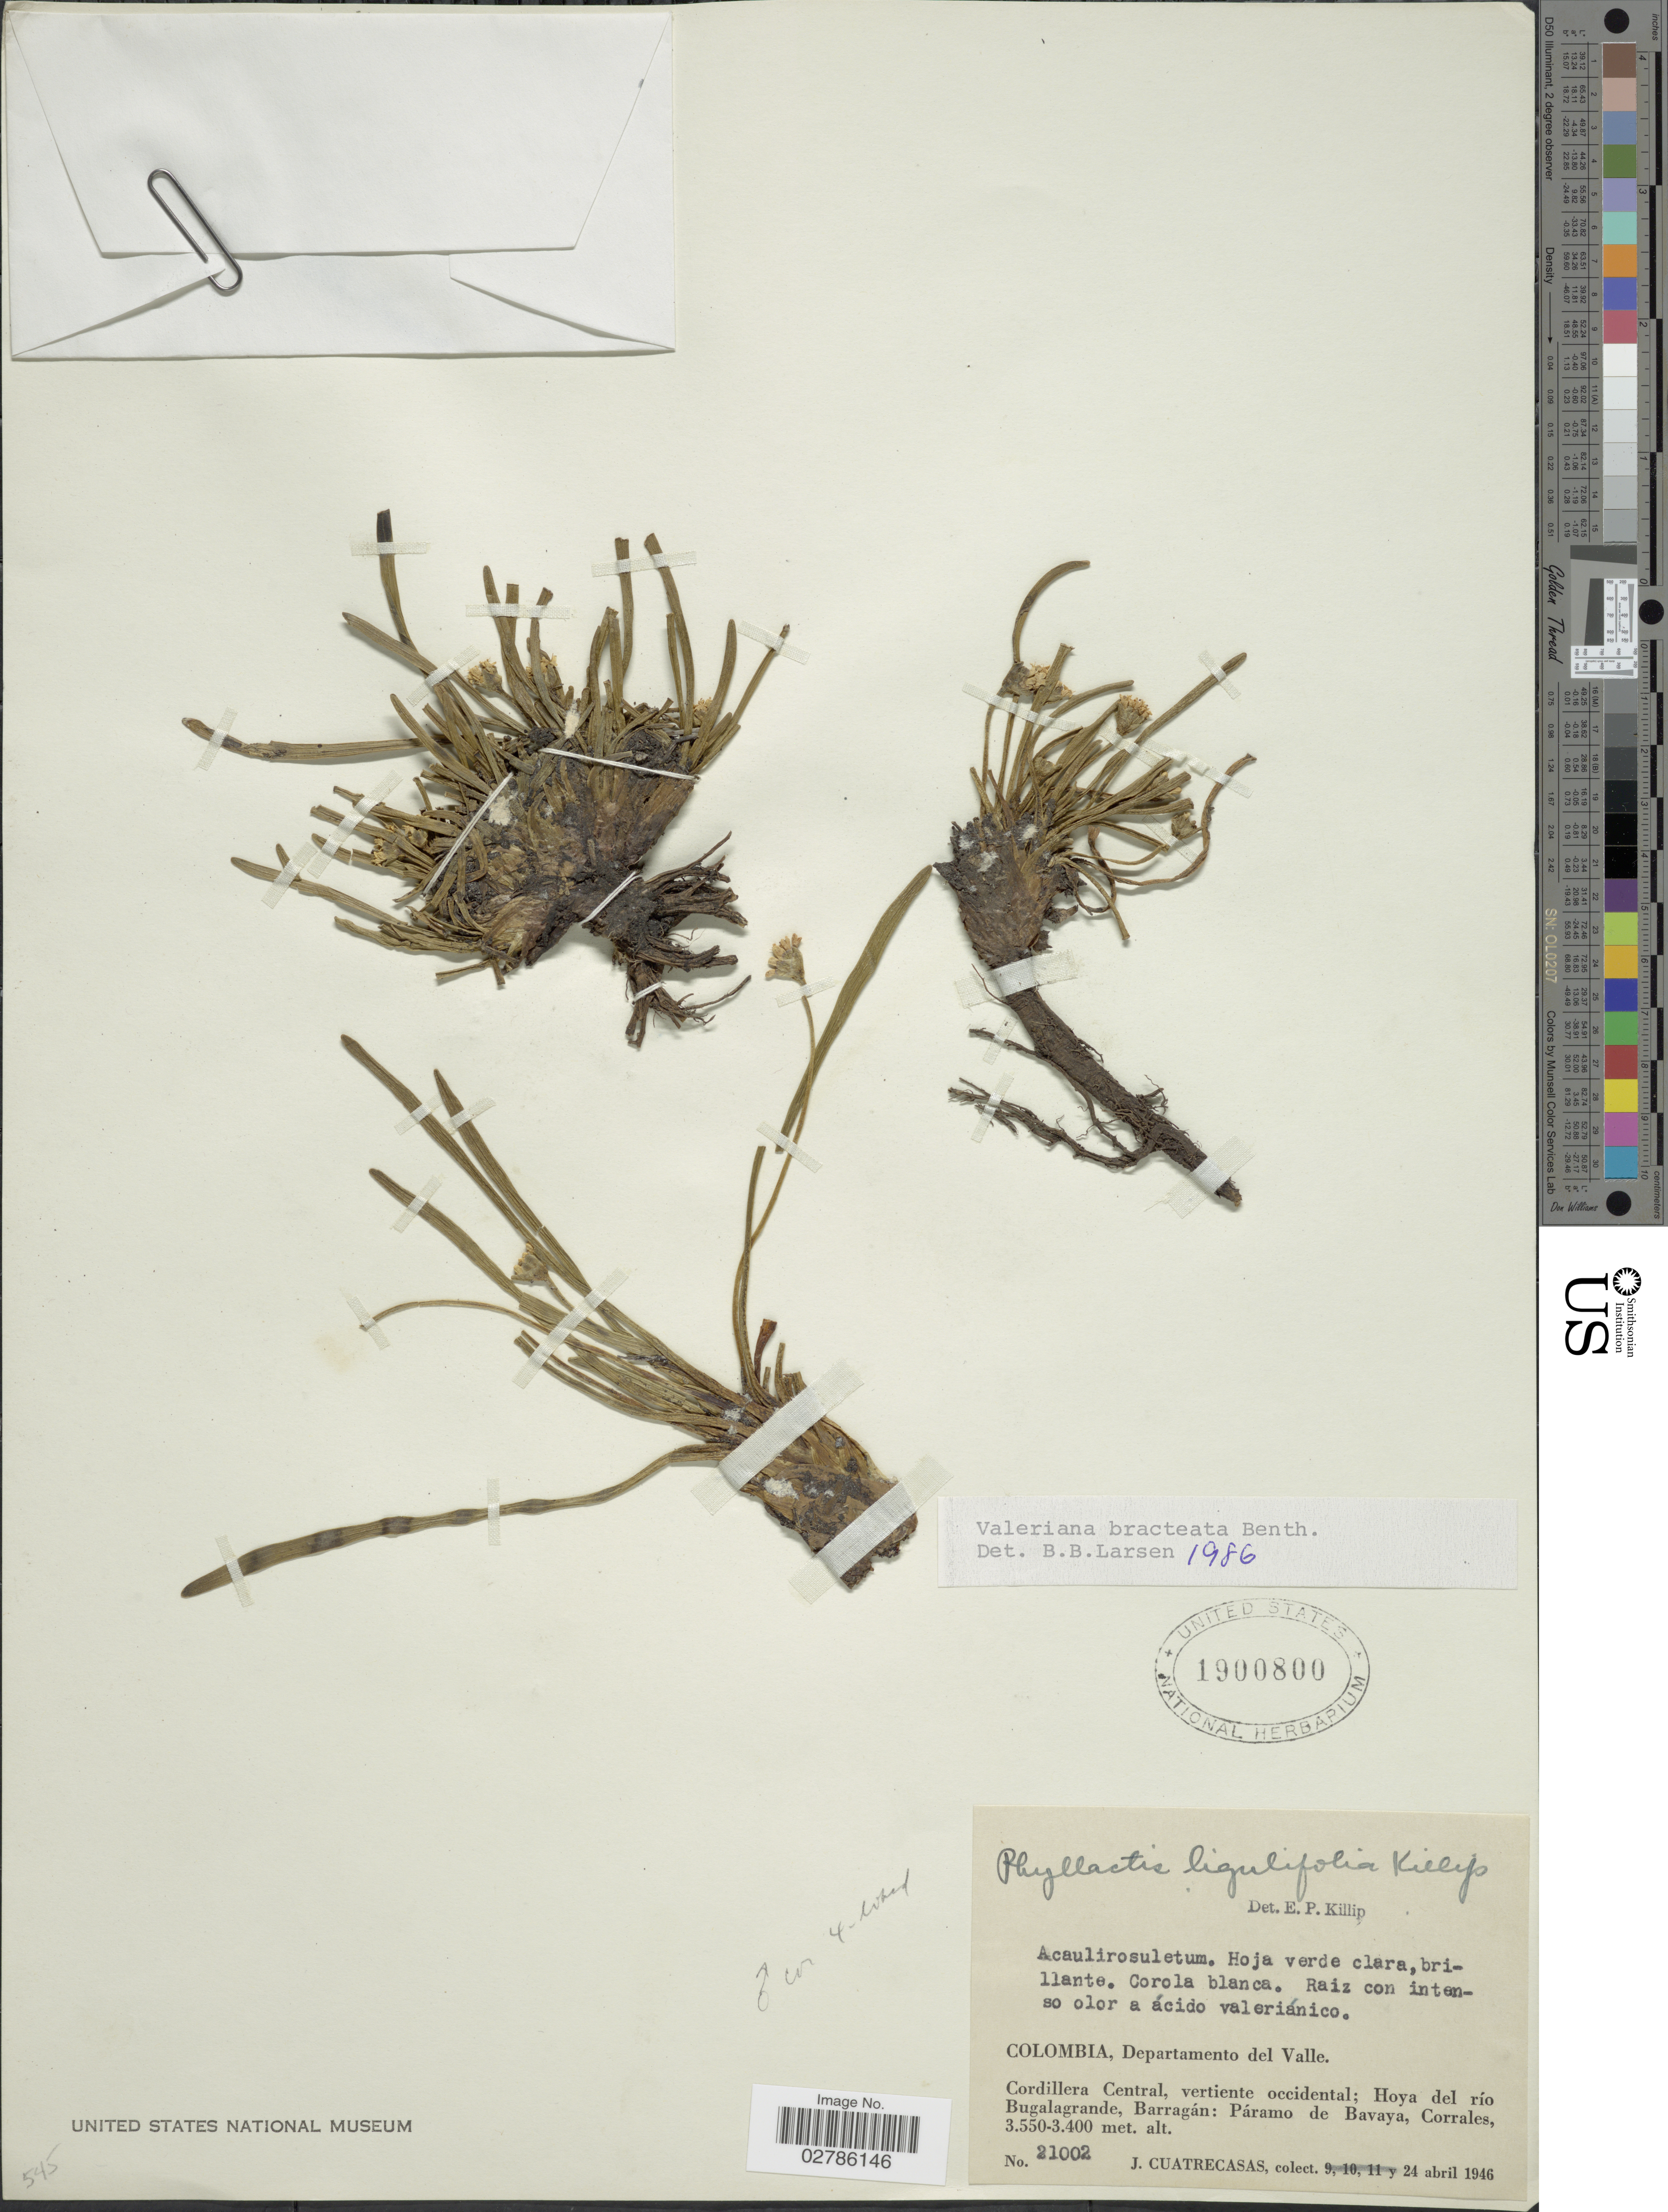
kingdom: Plantae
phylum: Tracheophyta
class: Magnoliopsida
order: Dipsacales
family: Caprifoliaceae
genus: Phyllactis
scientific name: Phyllactis bracteata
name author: (Benth.) Wedd.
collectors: J. Cuatrecasas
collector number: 21002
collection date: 1946-04-24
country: Colombia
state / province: Valle del Cauca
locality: Departamento del Valle, Cordillera Central, vertiente occidental, Hoya del río Bugalagrande, Barragán, Páramo de Bavaya, Corrales.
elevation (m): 3400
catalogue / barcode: US 1900800